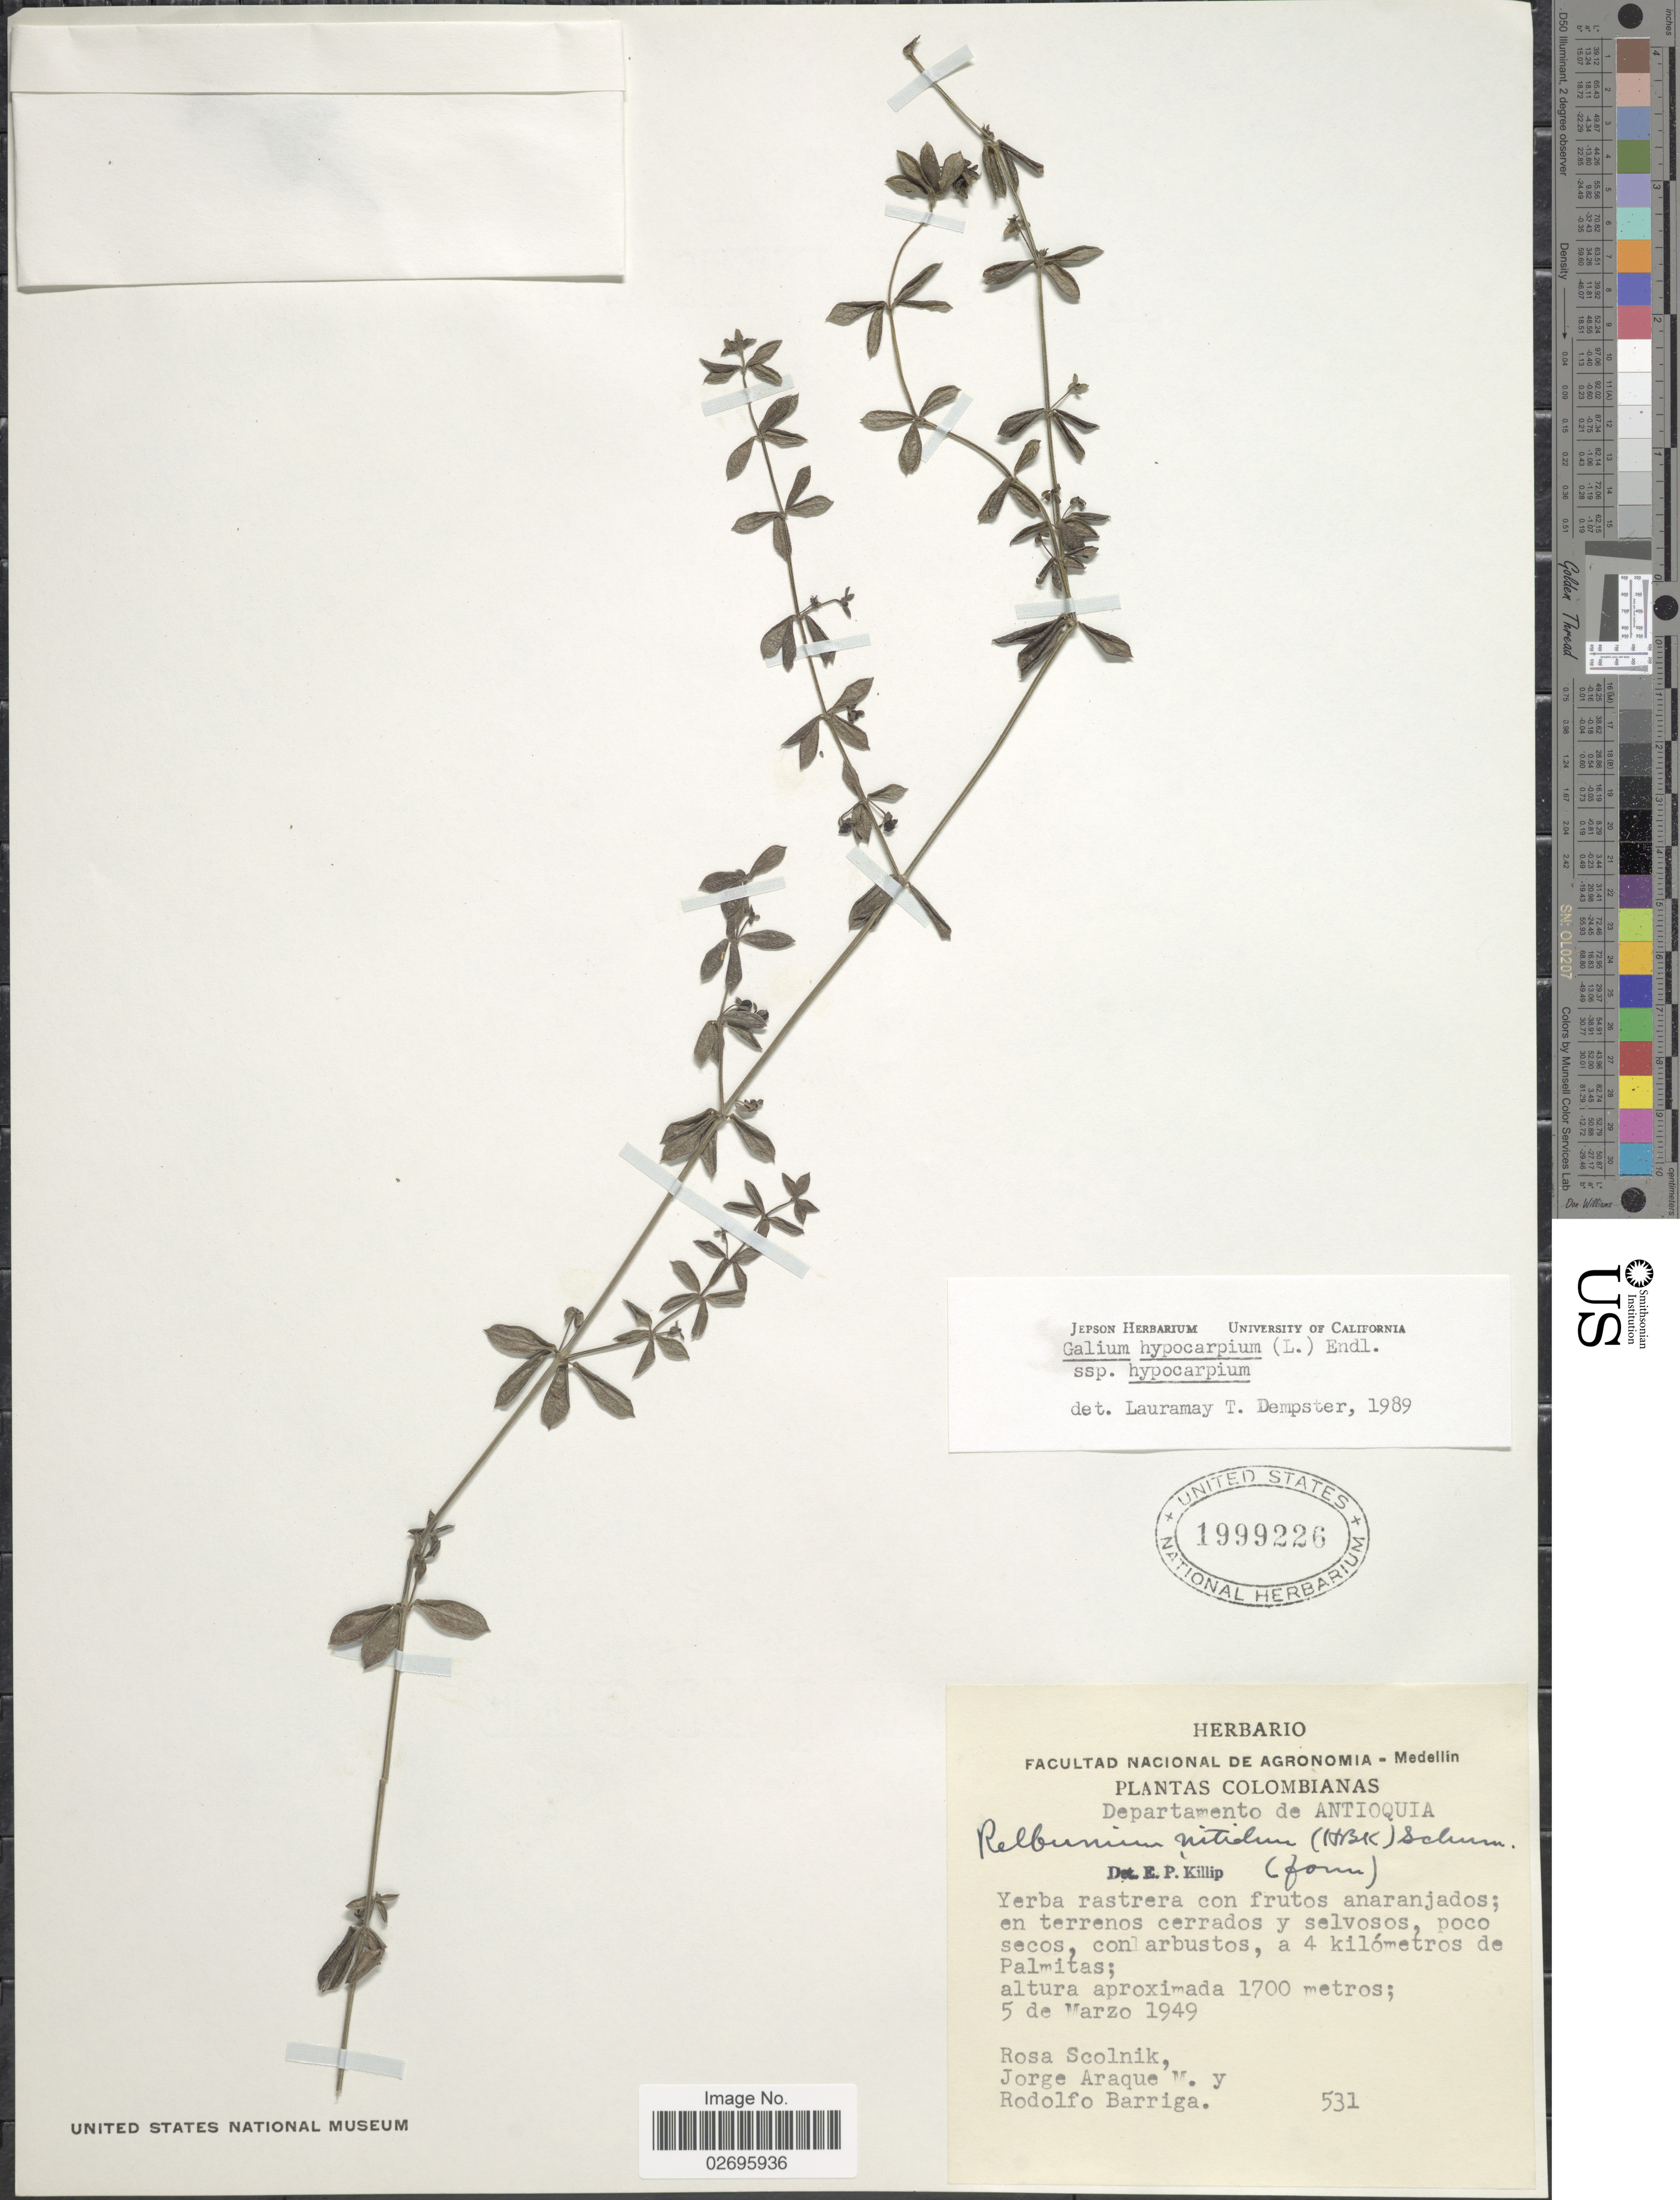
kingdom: Plantae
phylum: Tracheophyta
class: Magnoliopsida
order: Gentianales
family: Rubiaceae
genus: Galium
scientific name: Galium hypocarpium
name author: (L.) Endl. ex Griseb.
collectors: R. Scolnik, J. Araque Molina & R. Barriga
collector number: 531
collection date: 1949-03-05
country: Colombia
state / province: Antioquia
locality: Departamento de Antioquia; en terrenos cerrados y selvosos, poco secos, con arbustos, a 4 kilómetros de Palmitas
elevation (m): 1700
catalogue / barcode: US 1999226